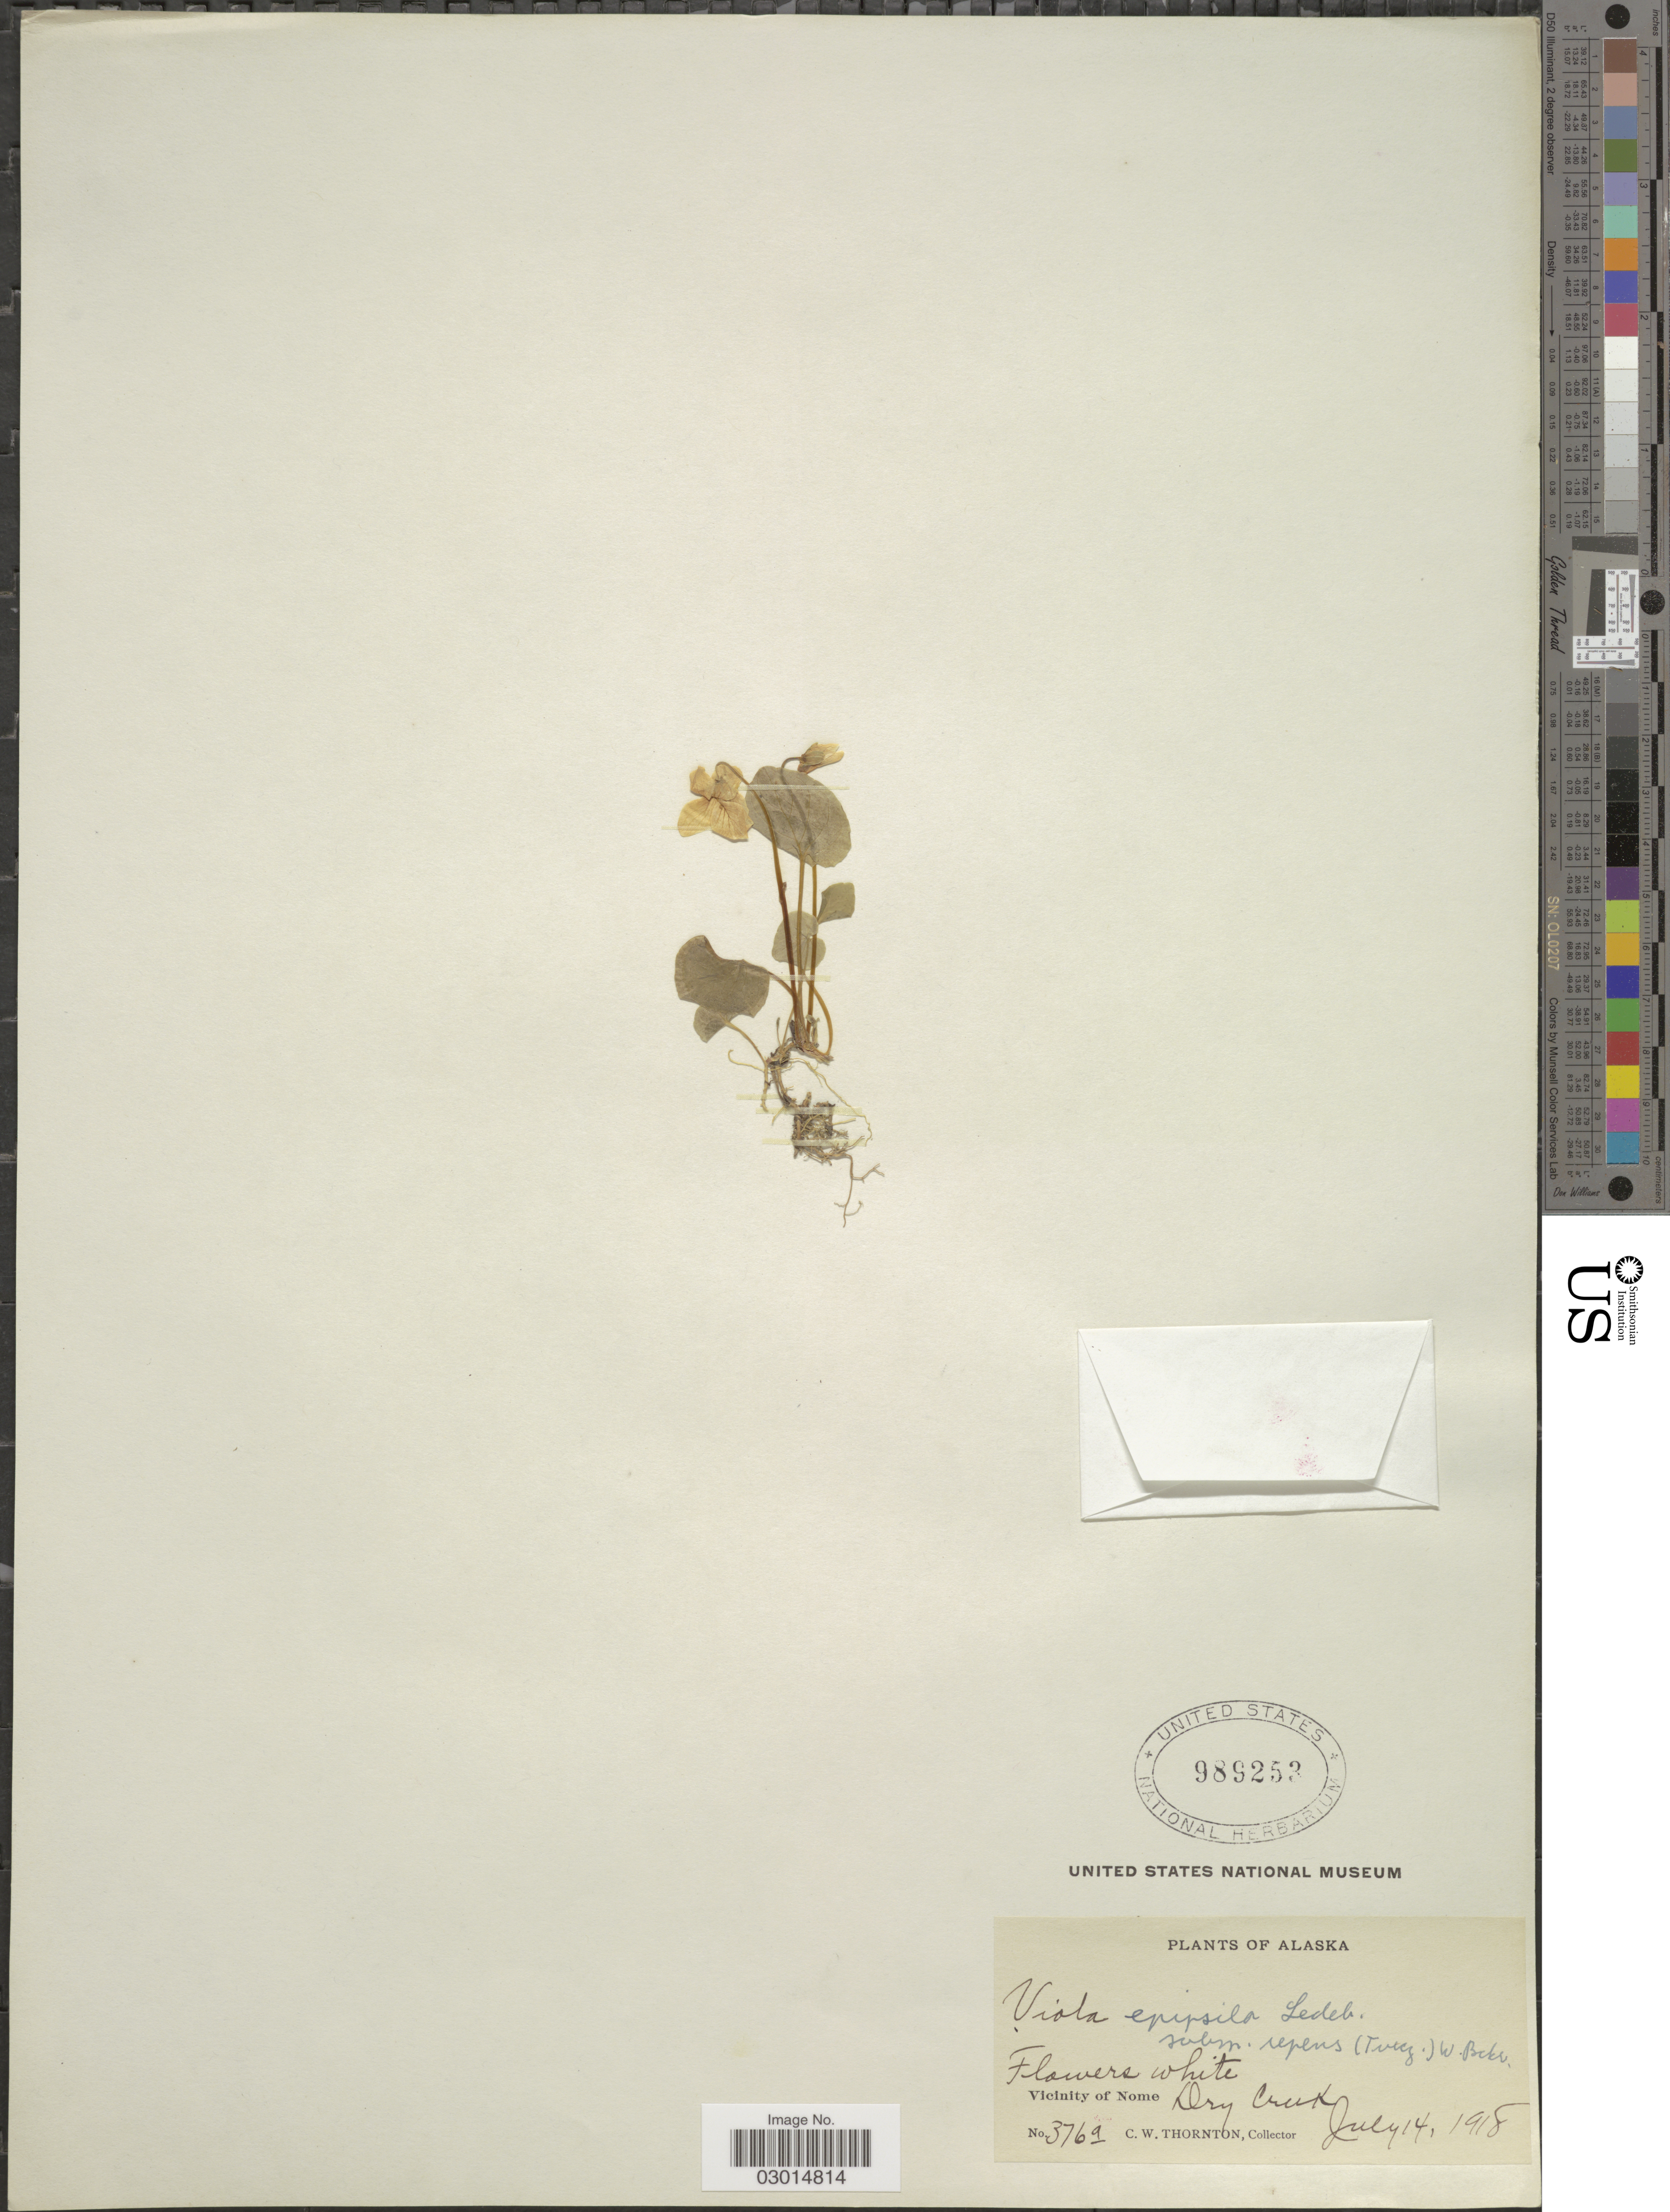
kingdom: Plantae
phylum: Tracheophyta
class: Magnoliopsida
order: Malpighiales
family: Violaceae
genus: Viola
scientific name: Viola epipsila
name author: Ledeb.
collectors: C. Thornton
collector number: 376a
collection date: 1918-07-14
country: United States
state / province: Alaska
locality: Vicinity of Nome. Dry Creek.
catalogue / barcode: US 989253